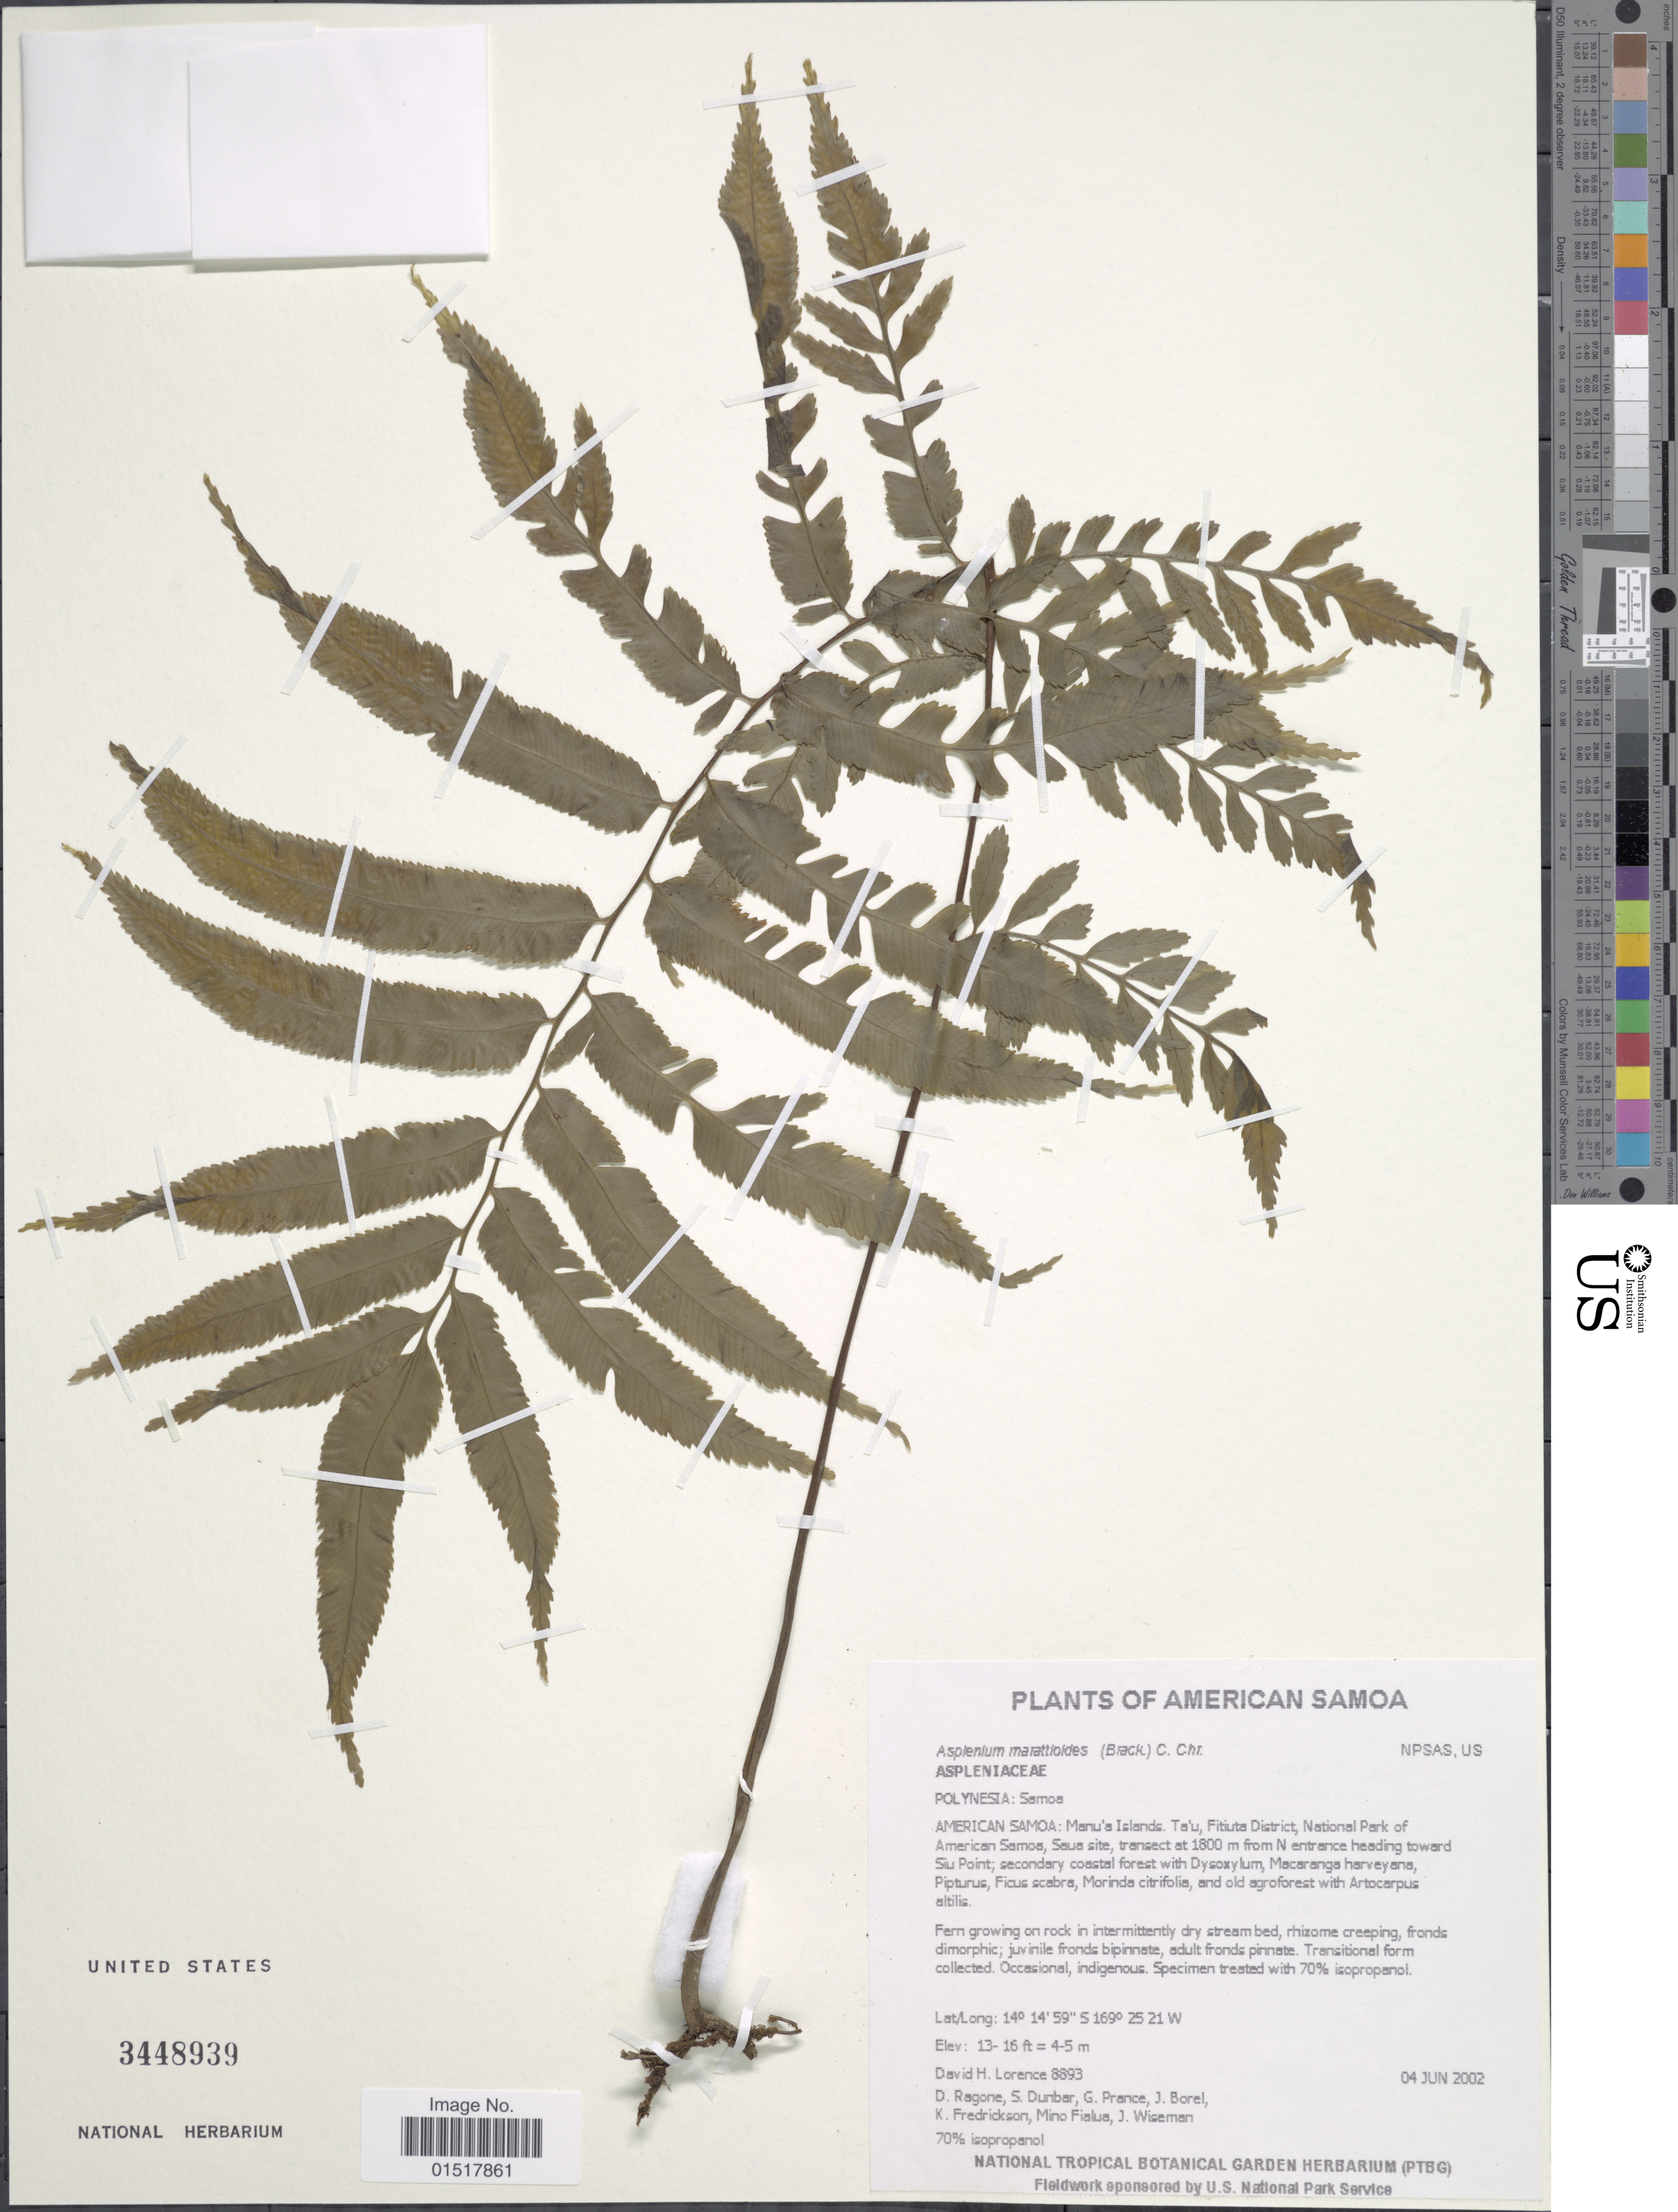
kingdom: Plantae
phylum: Tracheophyta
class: Polypodiopsida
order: Polypodiales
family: Aspleniaceae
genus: Asplenium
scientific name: Asplenium marattioides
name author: (Brack.) C. Chr.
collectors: D. Lorence, D. Ragone, S. Dunbar, G. T. Prance & et al.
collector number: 8893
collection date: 2002-06-04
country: American Samoa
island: Tau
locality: Polynesia: Samoa. American Samoa: Manu's Islands. Ta'u, Fitiuta District, National Park of American Samoa, Saua site, transect at 1800 m from N entrance heading toward Siu Point.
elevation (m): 4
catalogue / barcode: US 3448939